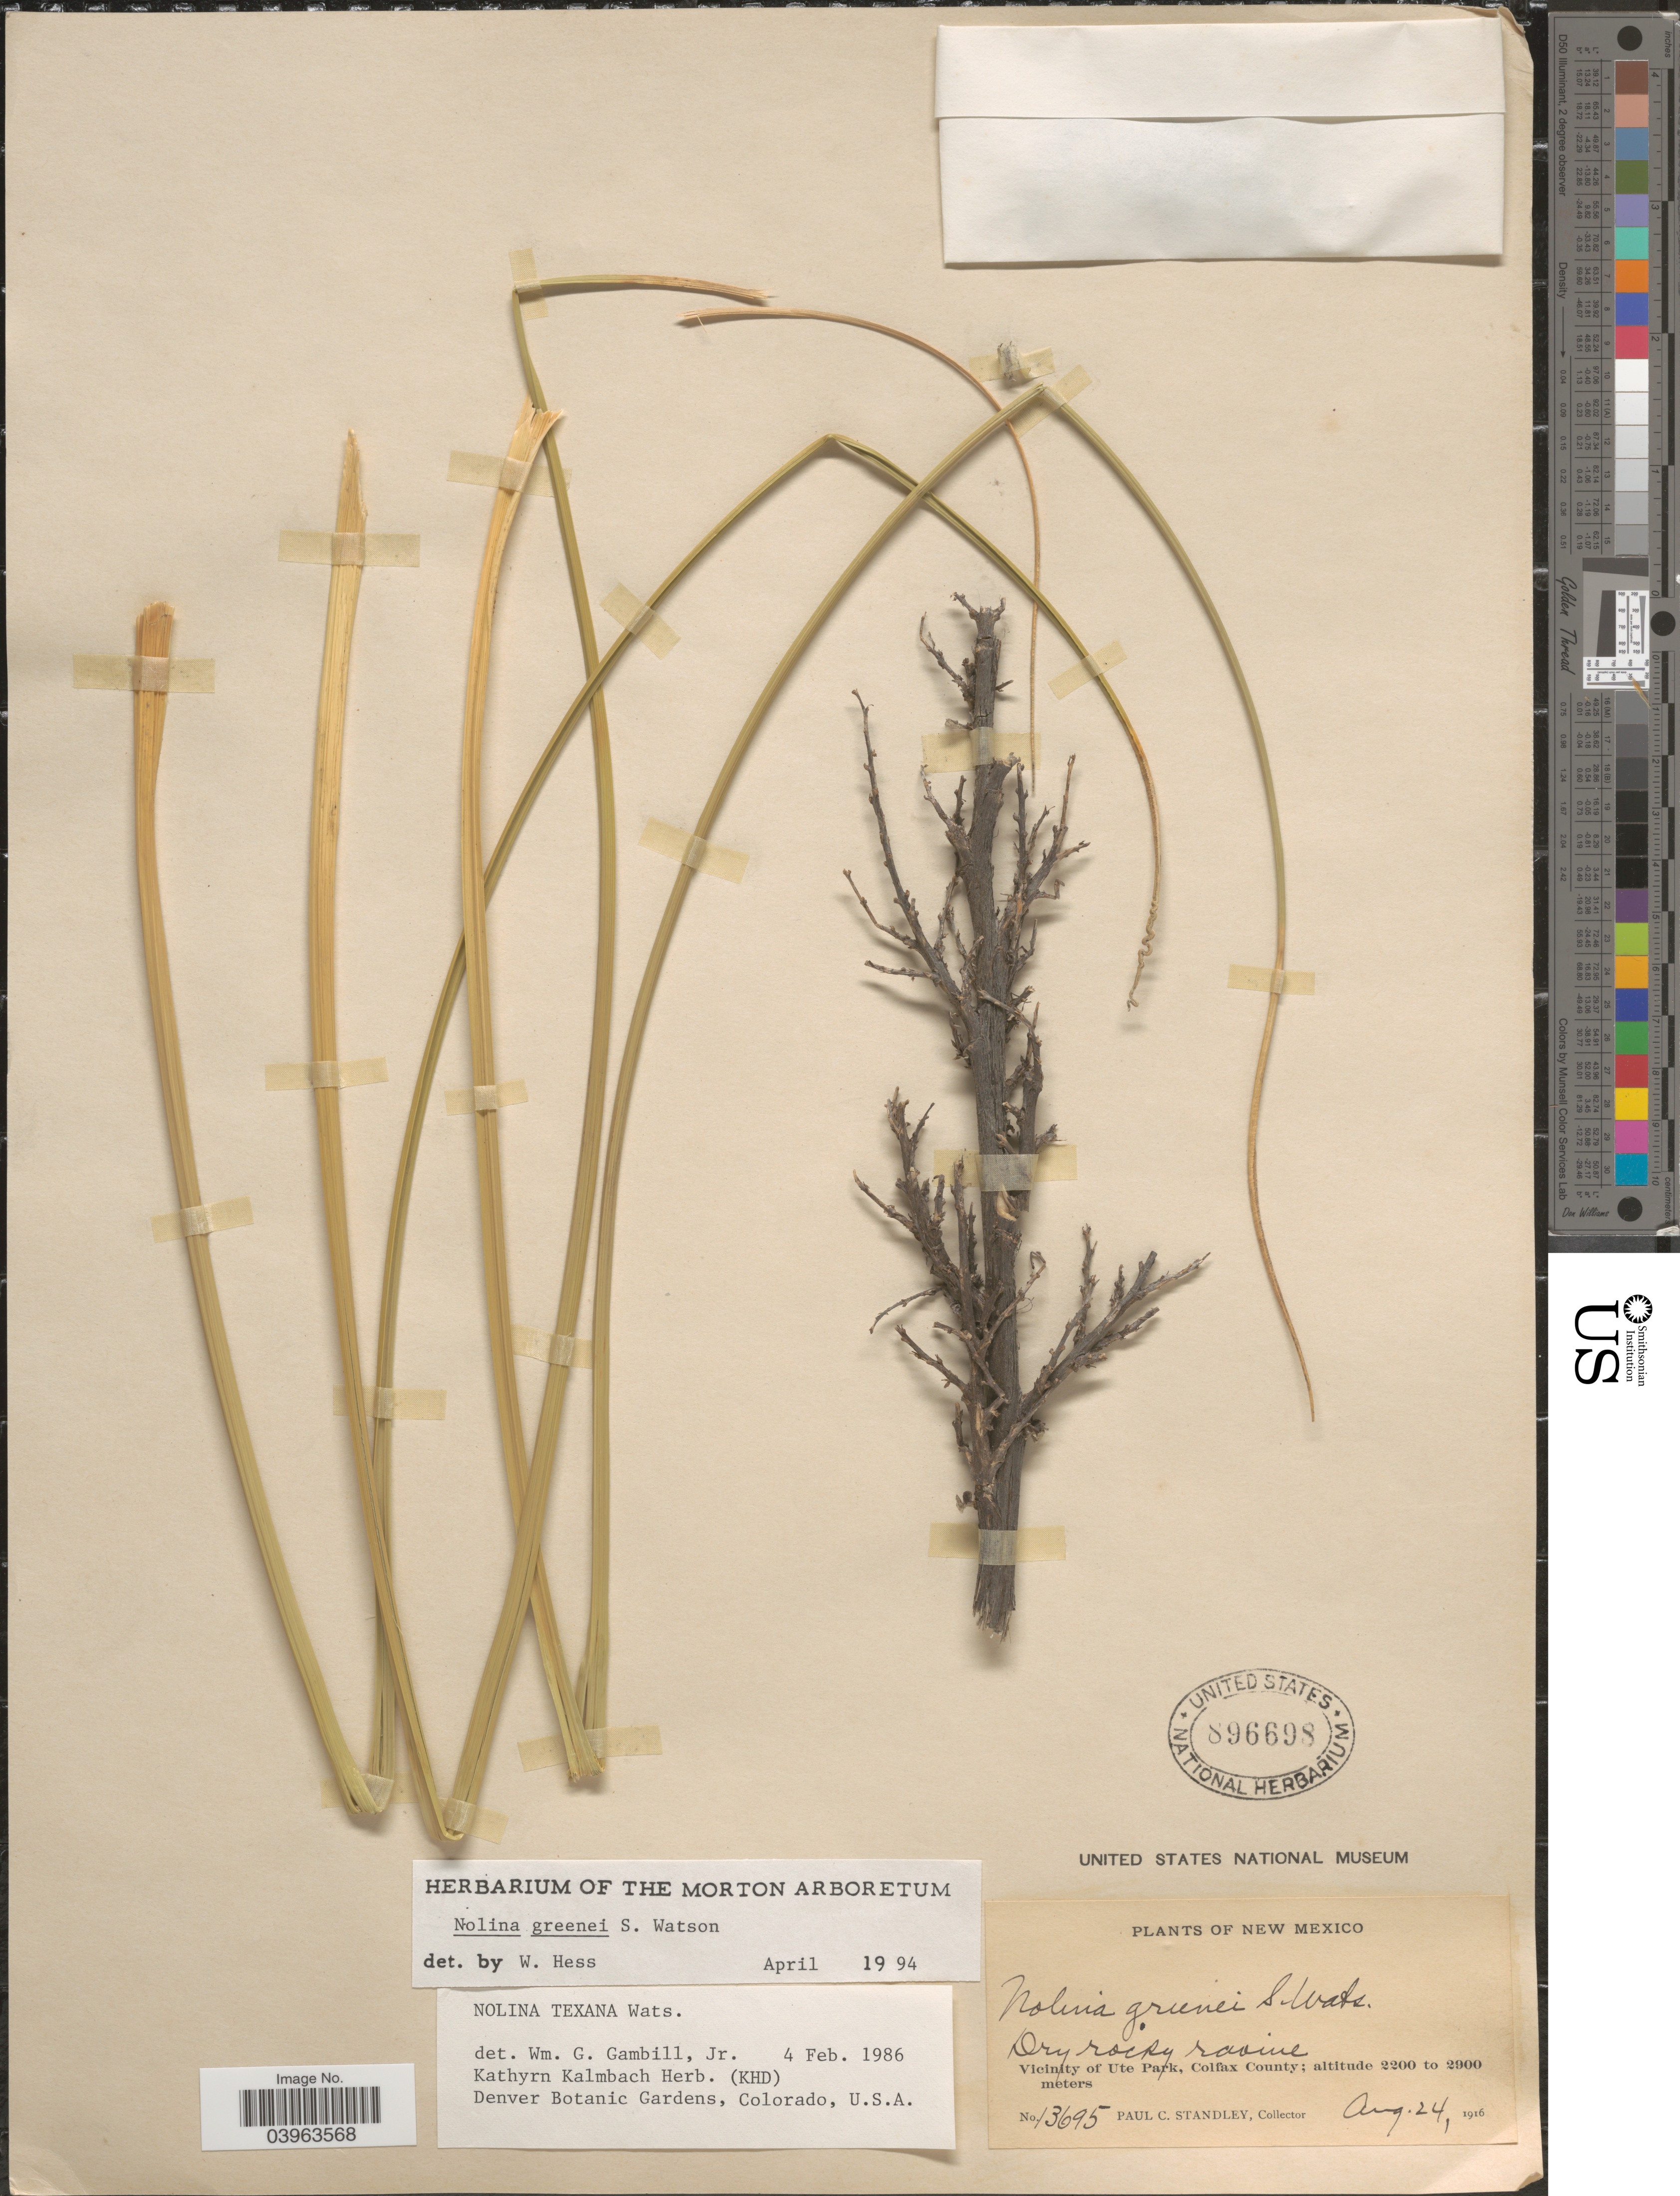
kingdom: Plantae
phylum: Tracheophyta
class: Liliopsida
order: Asparagales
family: Asparagaceae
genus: Nolina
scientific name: Nolina greenei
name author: S. Watson ex Trel.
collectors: P. C. Standley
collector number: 13695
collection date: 1916-08-24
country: United States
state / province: New Mexico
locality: Dry rocky ravine. Vicinity of Ute park, Colfax County.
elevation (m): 2200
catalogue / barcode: US 896698